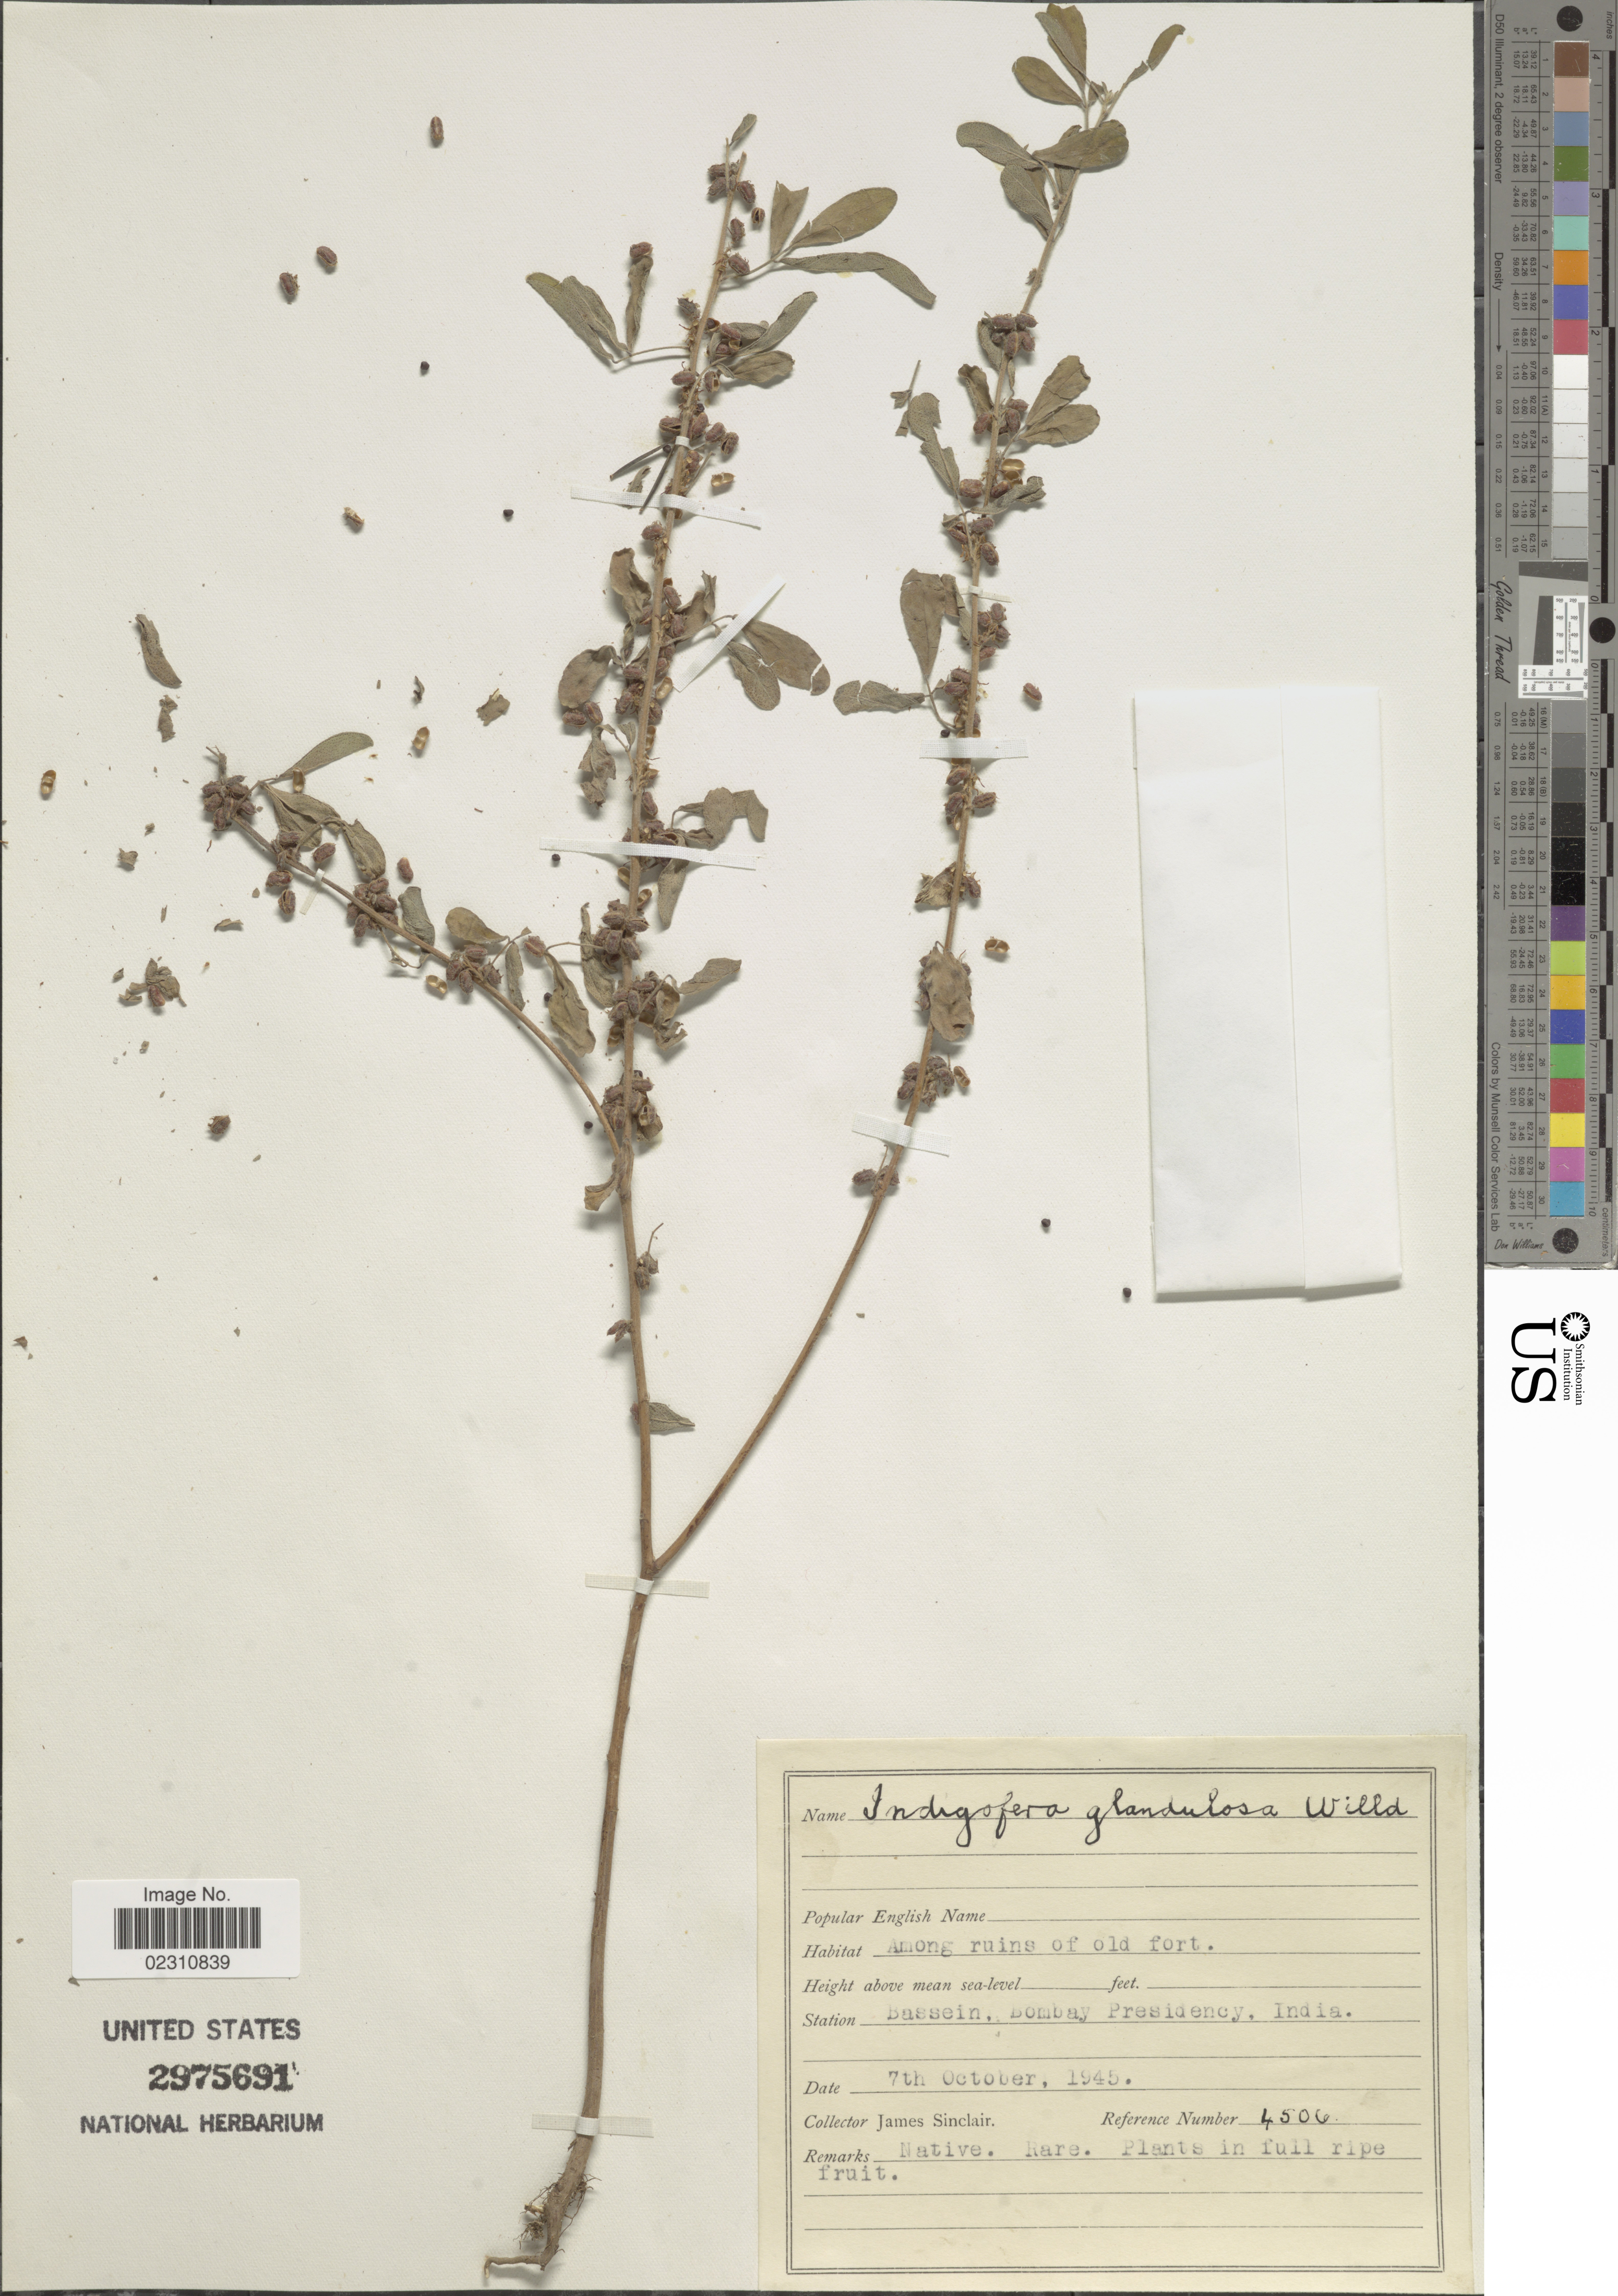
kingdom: Plantae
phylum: Tracheophyta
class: Magnoliopsida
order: Fabales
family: Fabaceae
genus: Indigofera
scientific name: Indigofera glandulosa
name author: Roxb. ex Willd.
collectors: J. Sinclair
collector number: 4506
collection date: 1945-10-07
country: India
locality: Bassein, Bombay Presidency, India.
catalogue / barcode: US 2975691